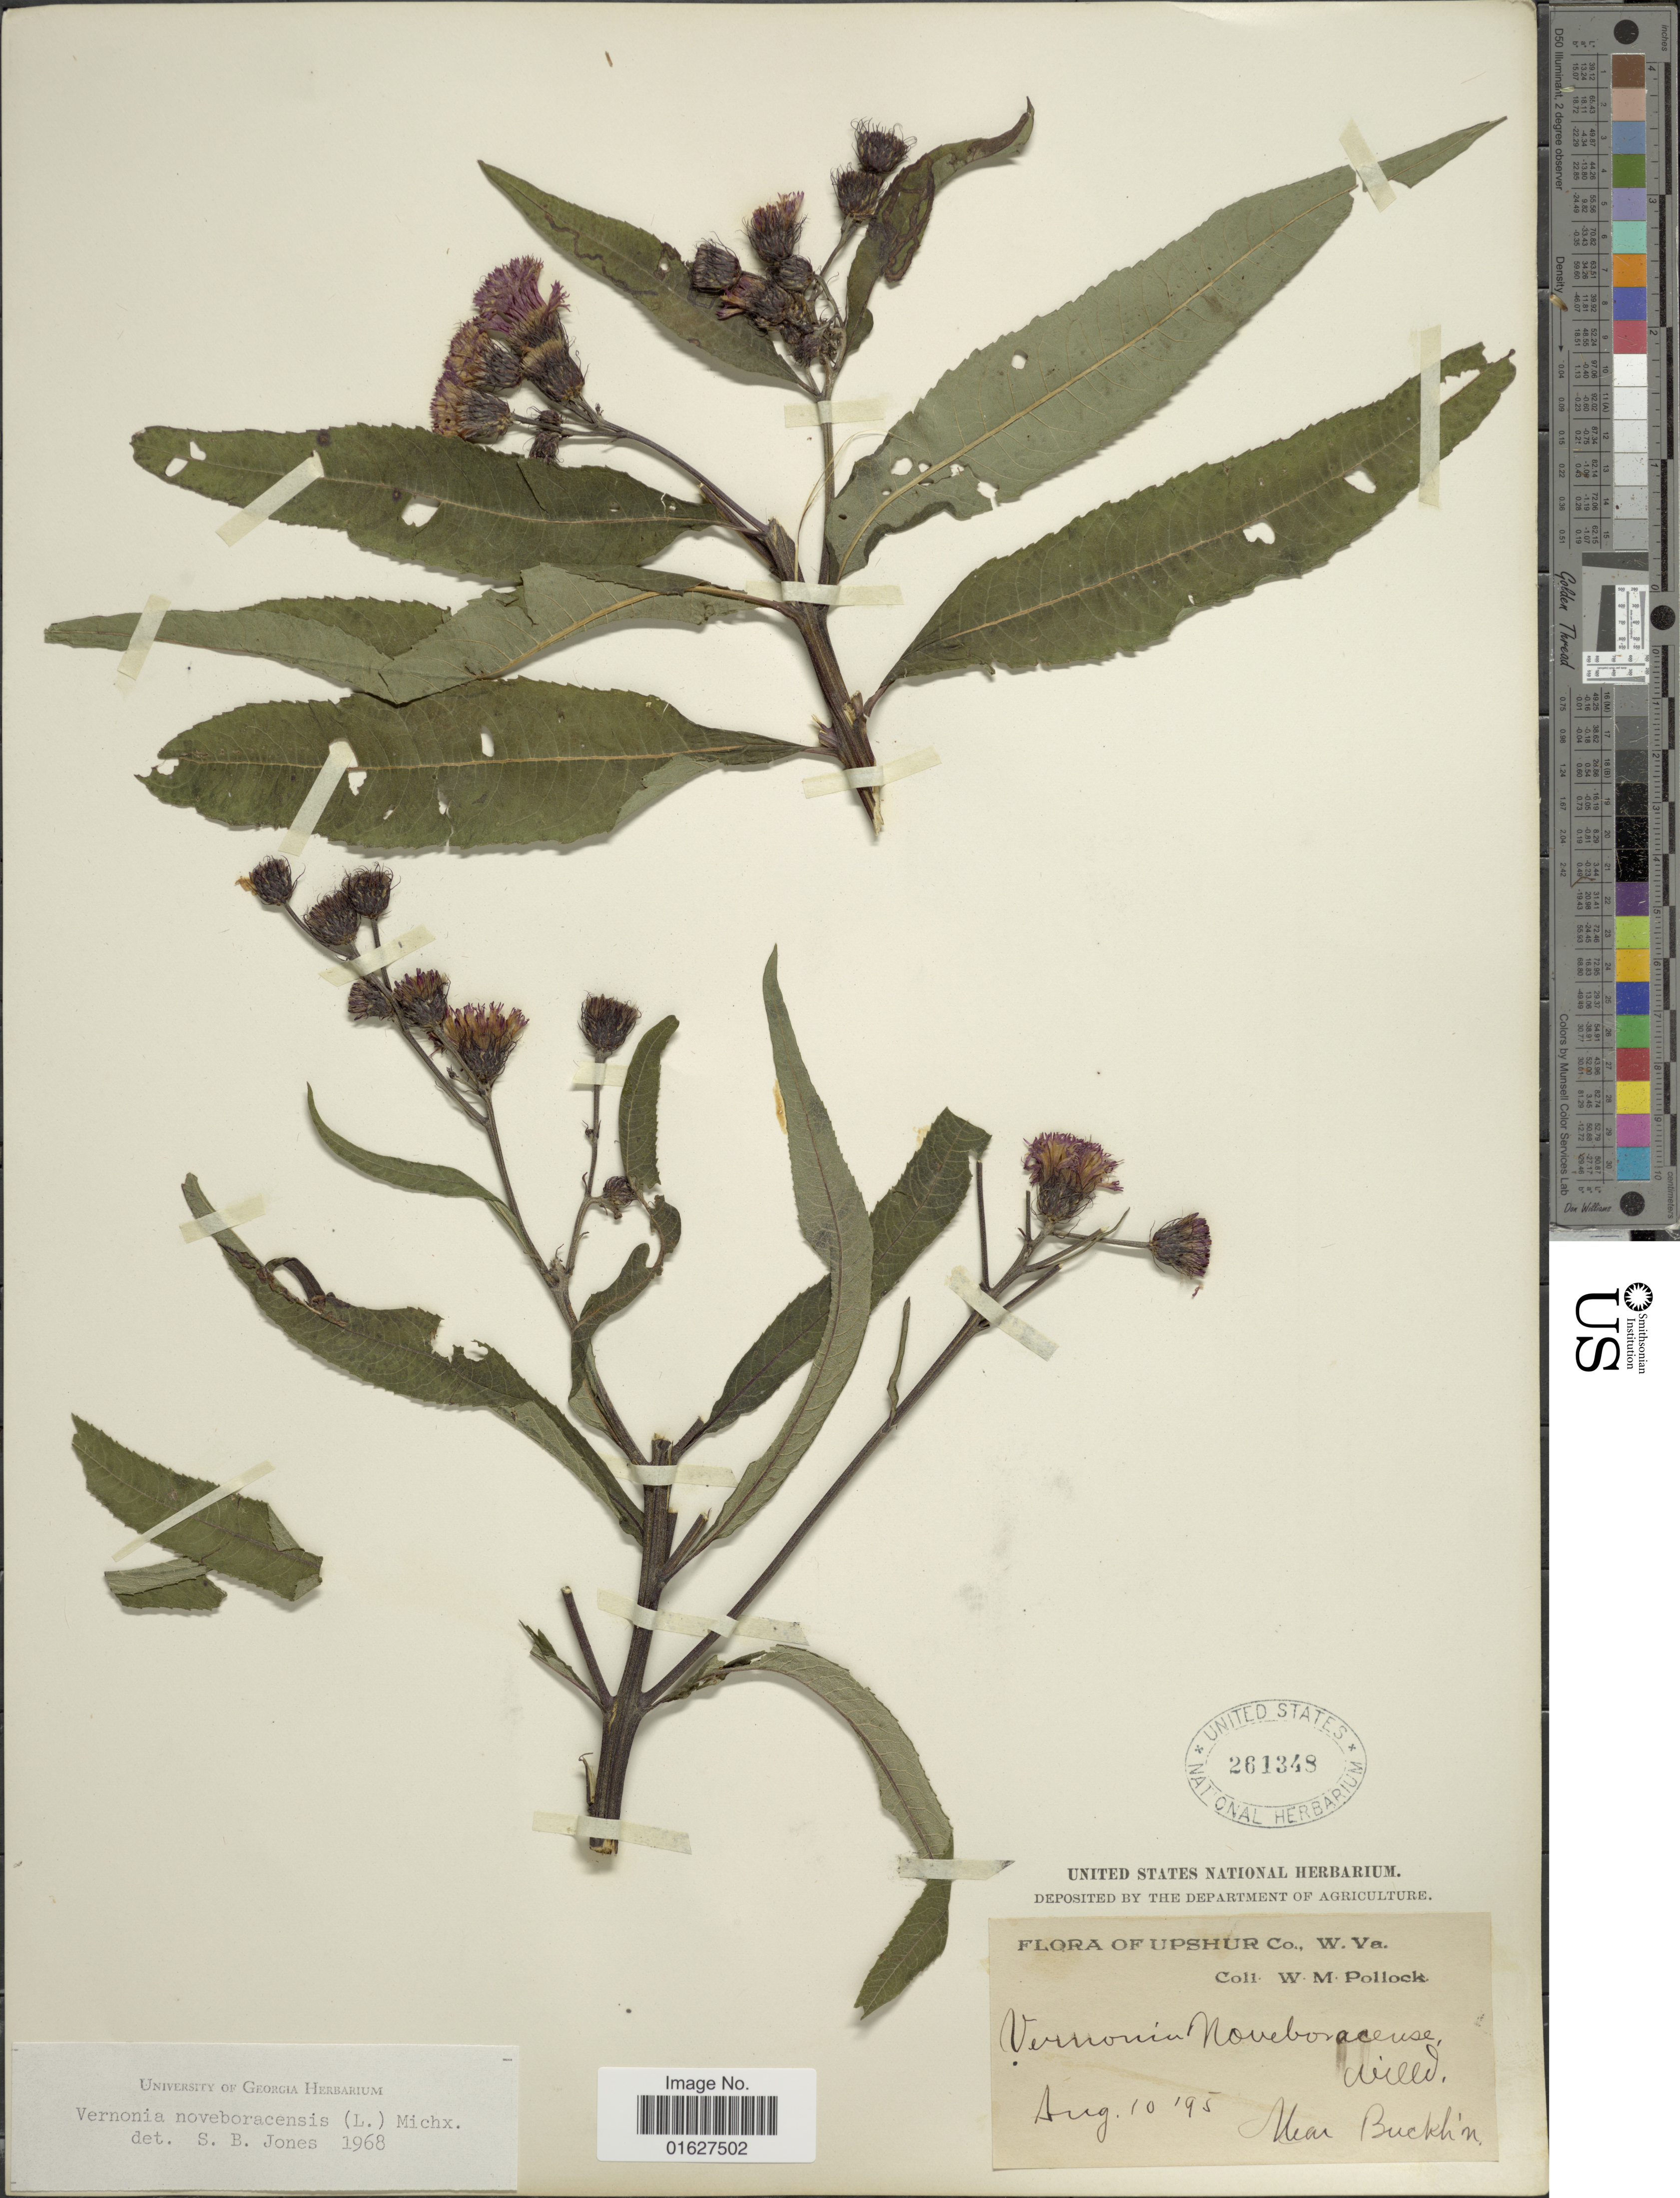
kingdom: Plantae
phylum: Tracheophyta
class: Magnoliopsida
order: Asterales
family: Asteraceae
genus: Vernonia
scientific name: Vernonia noveboracensis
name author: (L.) Michx.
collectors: W. M. Pollock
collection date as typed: Transcribed d/m/y: 10/8/95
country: United States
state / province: West Virginia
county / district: Upshur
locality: Near Bucklin, Upshur Co.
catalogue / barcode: US 261348